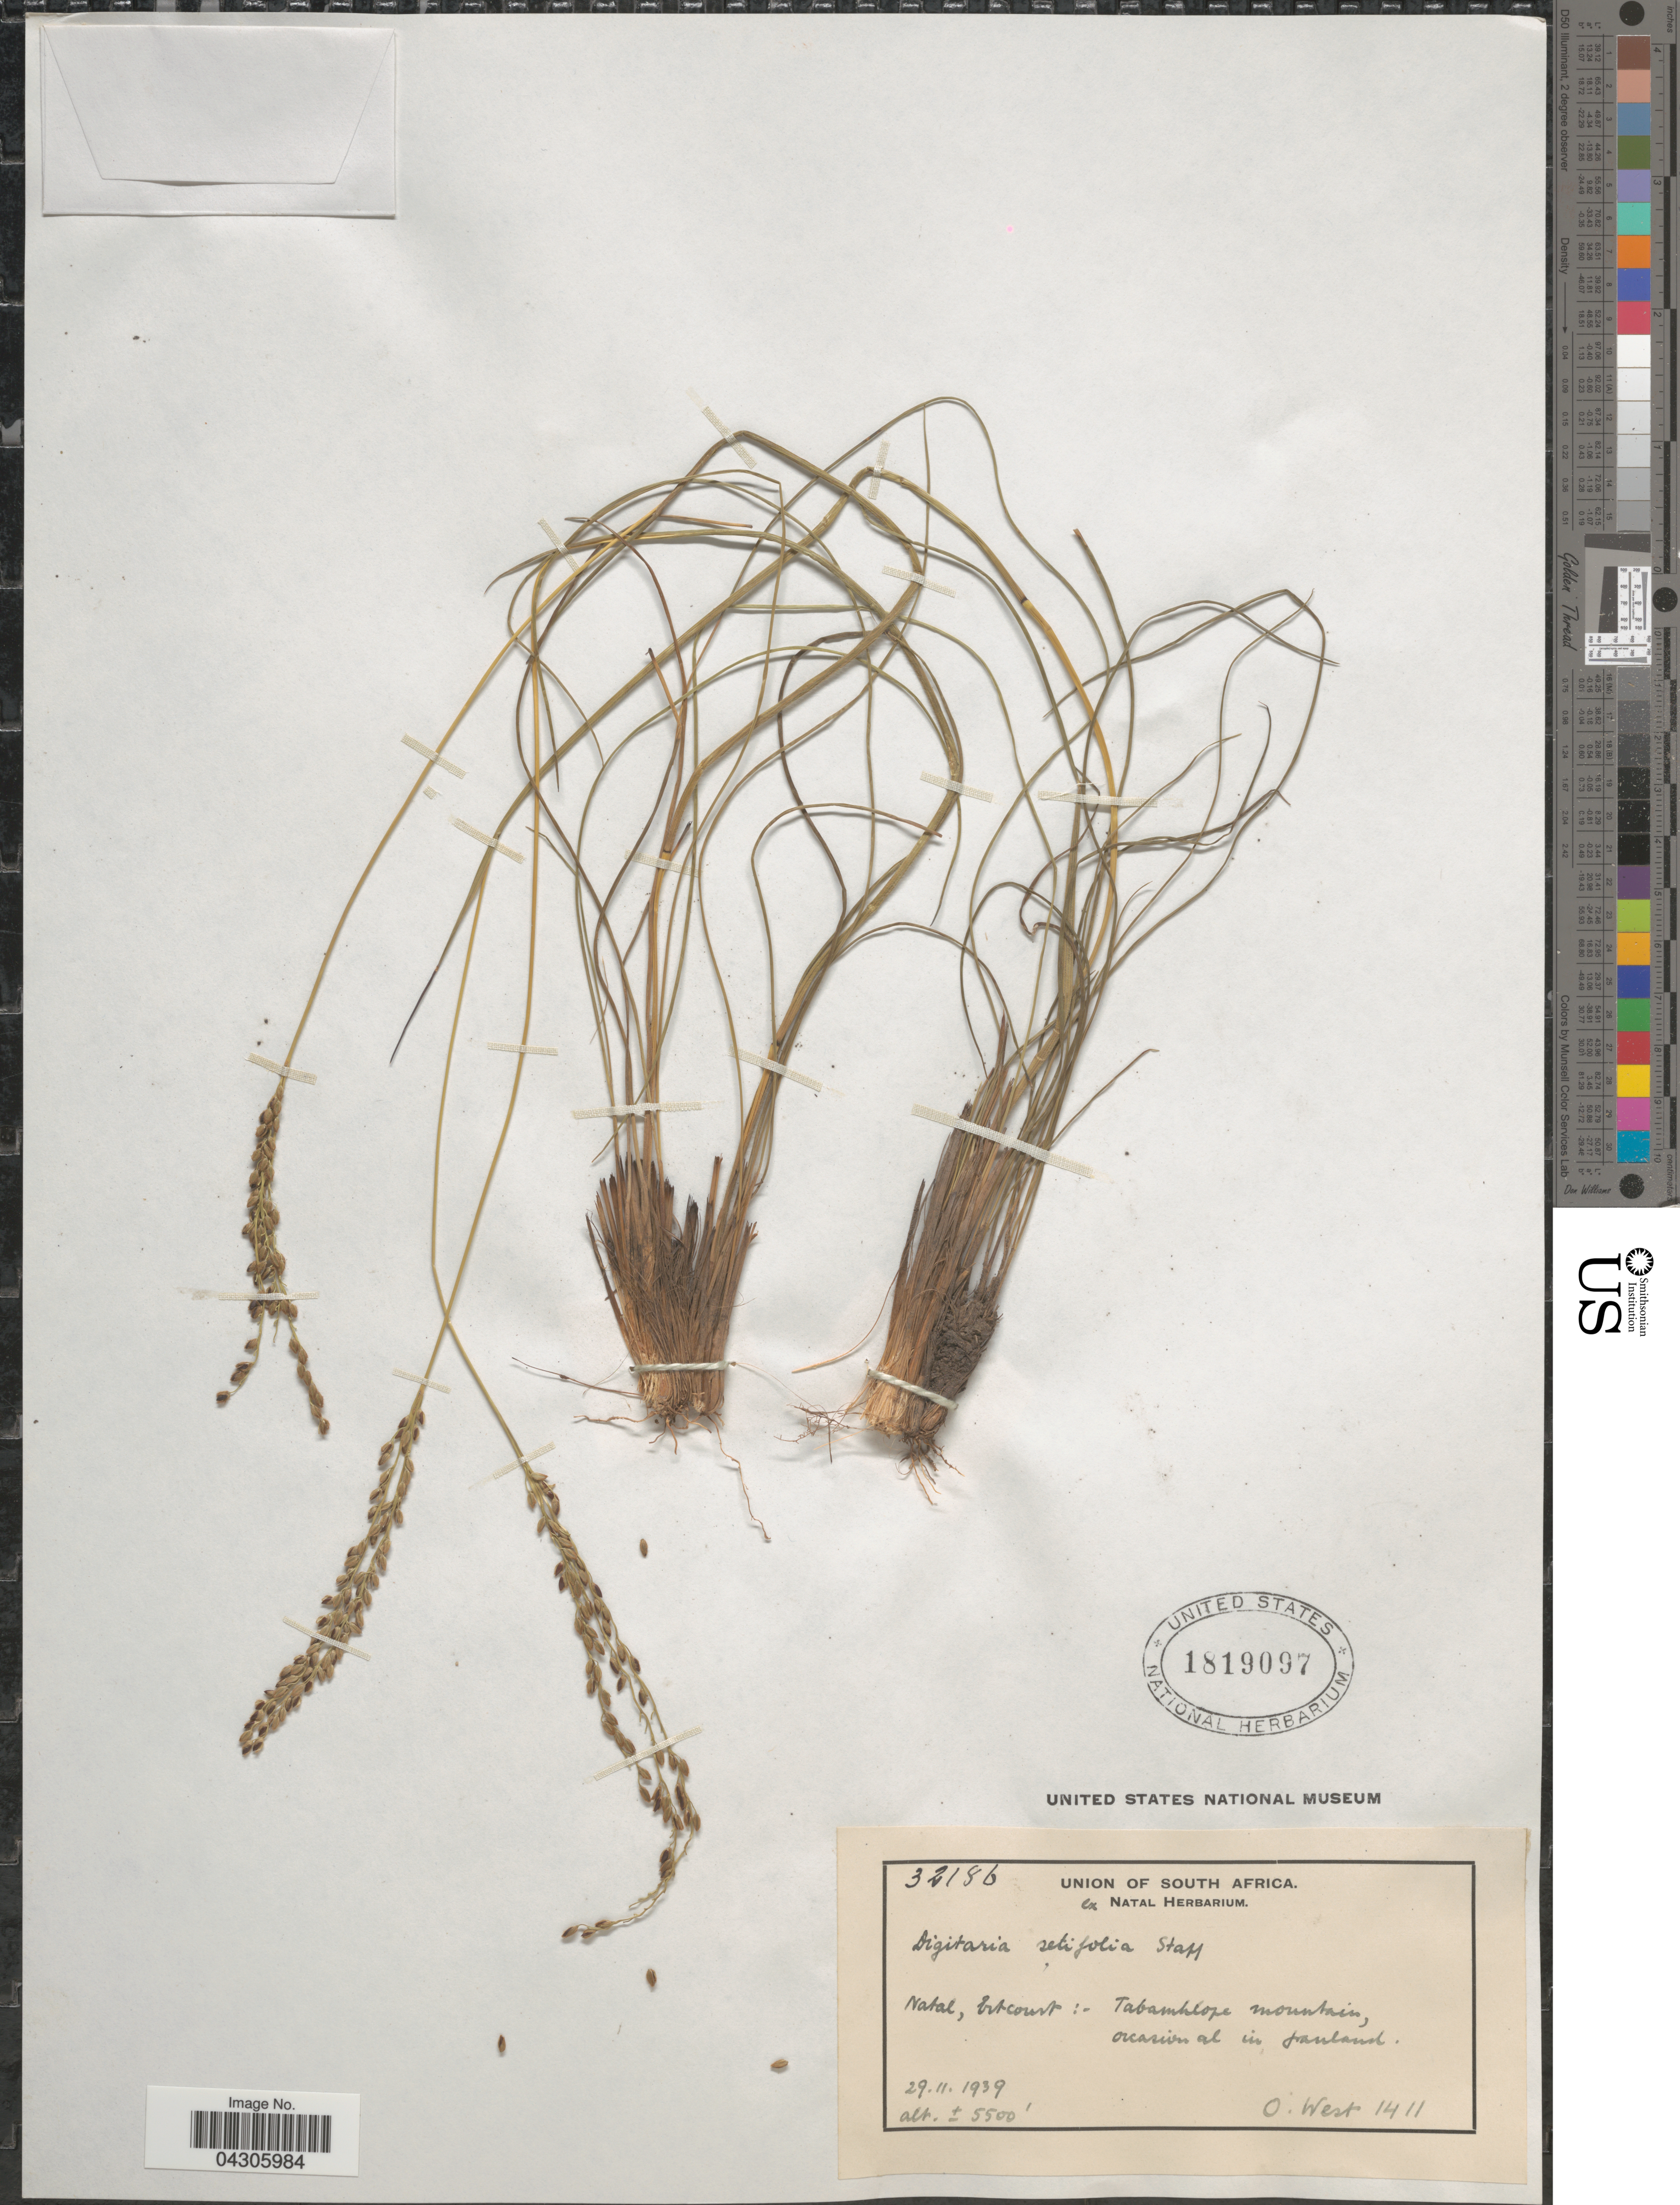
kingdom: Plantae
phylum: Tracheophyta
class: Liliopsida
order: Poales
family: Poaceae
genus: Digitaria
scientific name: Digitaria setifolia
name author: Stapf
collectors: O. West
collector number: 1411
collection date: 1939-11-29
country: South Africa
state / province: KwaZulu-Natal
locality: Union of South Africa. Natal, Estcourt: - Tabamhlope mountain.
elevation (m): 1676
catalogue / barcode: US 1819097